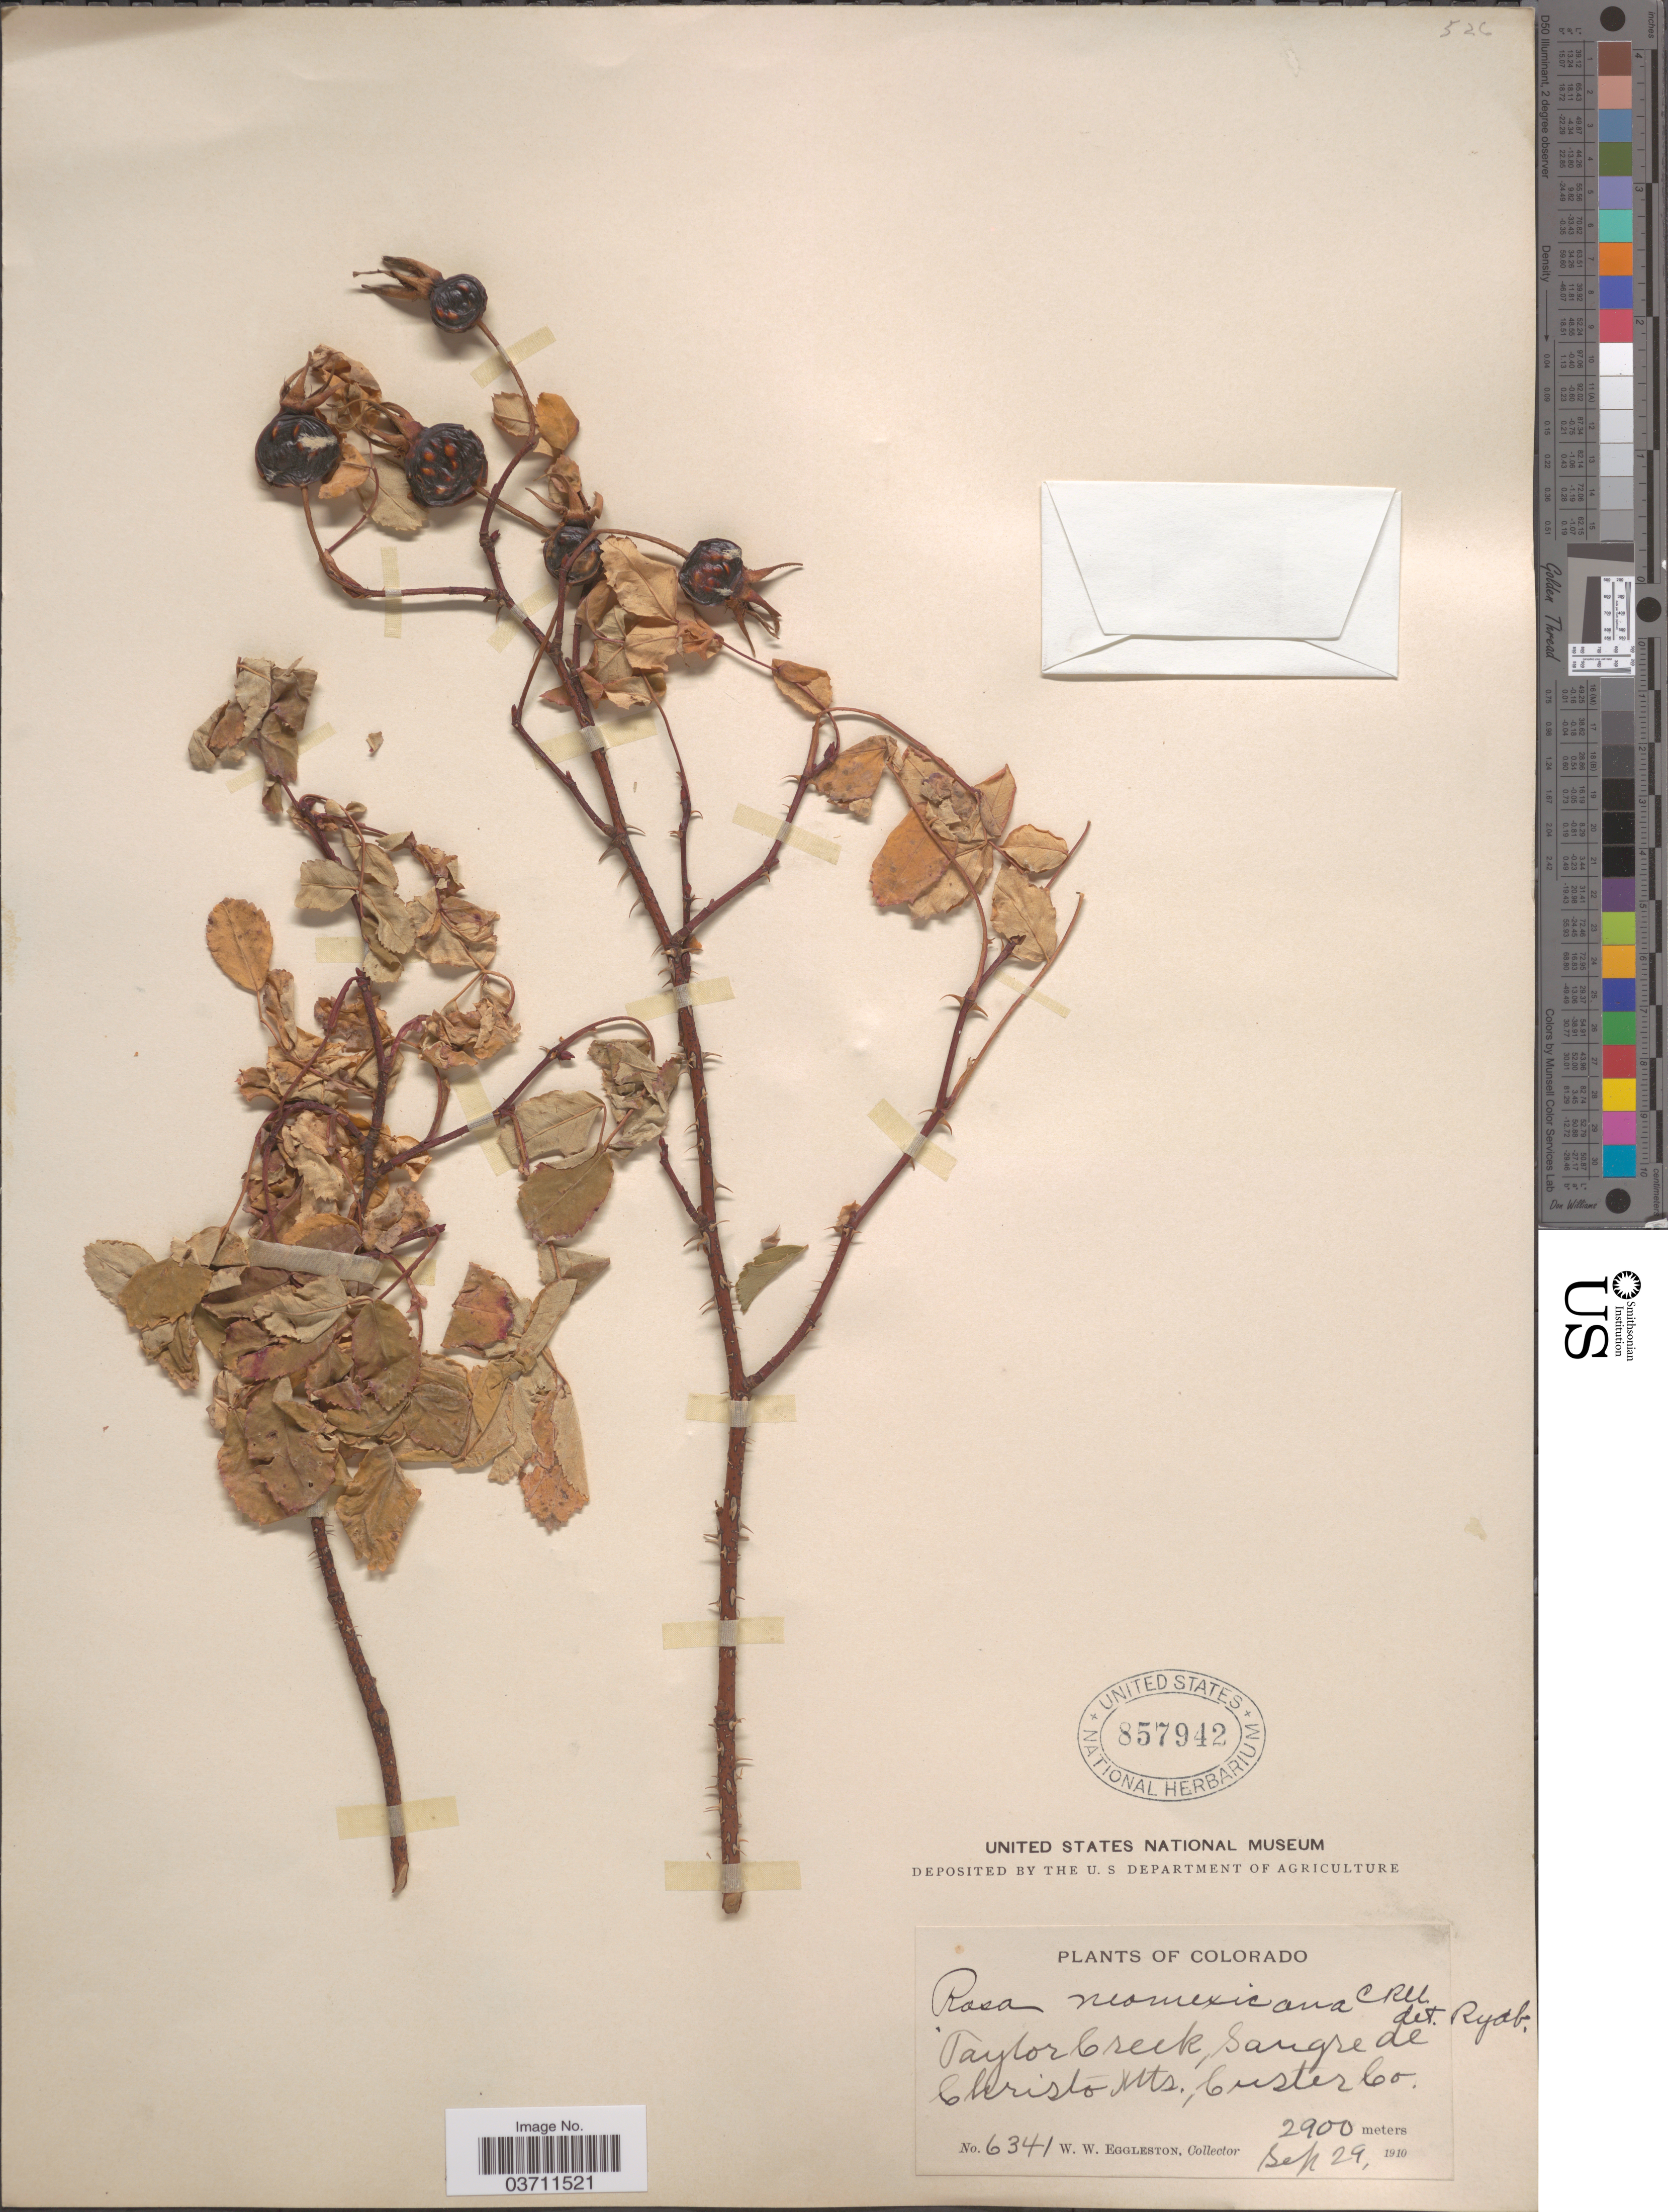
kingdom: Plantae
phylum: Tracheophyta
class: Magnoliopsida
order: Rosales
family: Rosaceae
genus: Rosa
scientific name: Rosa neomexicana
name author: Cockerell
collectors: W. W. Eggleston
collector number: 6341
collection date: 1910-09-29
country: United States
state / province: Colorado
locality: Taylor Creek, Sangre de Christo Mts., Custer Co.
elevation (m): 2900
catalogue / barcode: US 857942